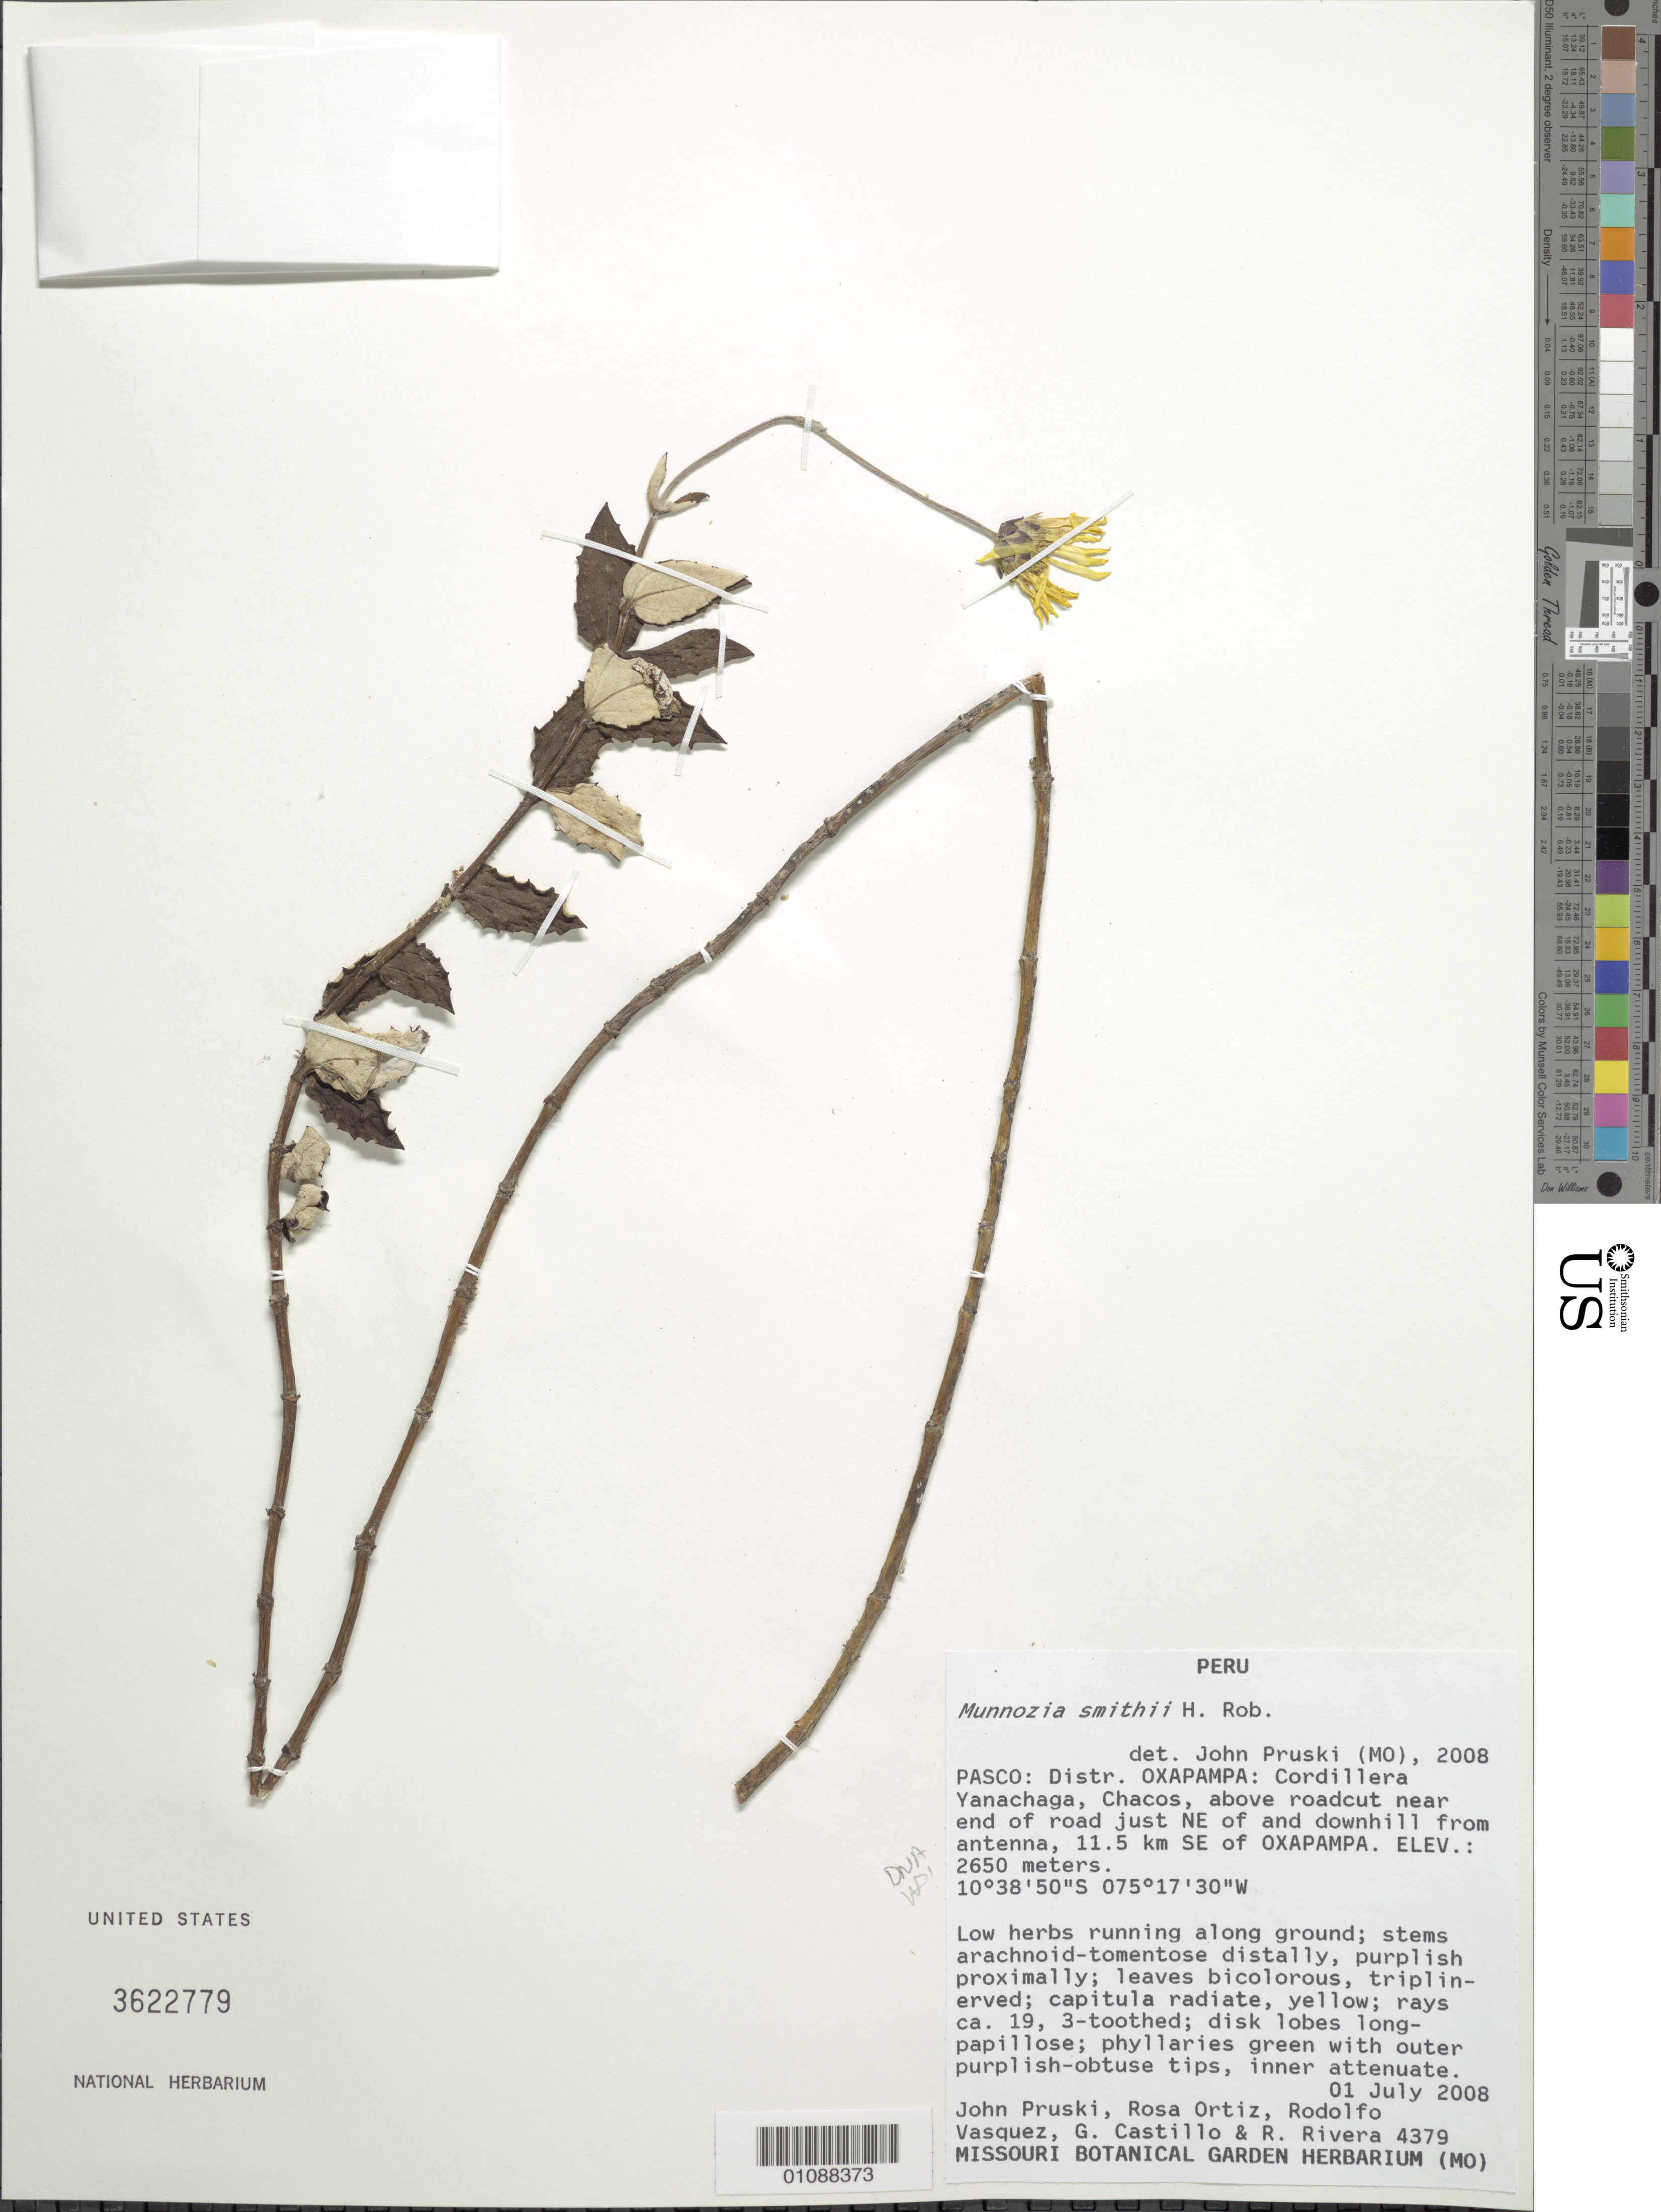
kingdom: Plantae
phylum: Tracheophyta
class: Magnoliopsida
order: Asterales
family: Asteraceae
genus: Munnozia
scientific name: Munnozia smithii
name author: H. Rob.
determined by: Pruski, J. F.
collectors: J. F. Pruski, R. del C. Ortiz, R. Vásquez M., G. Castillo C. & R. Rivera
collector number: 4379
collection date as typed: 1 July 2008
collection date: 2008-07-01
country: Peru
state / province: Pasco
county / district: Oxapampa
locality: Cordillera Yanachaga, Chacos, above roadcut near end of road just NE of and downhill from antenna, 11.5 km SE of Oxapampa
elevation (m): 2650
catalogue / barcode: US 3622779